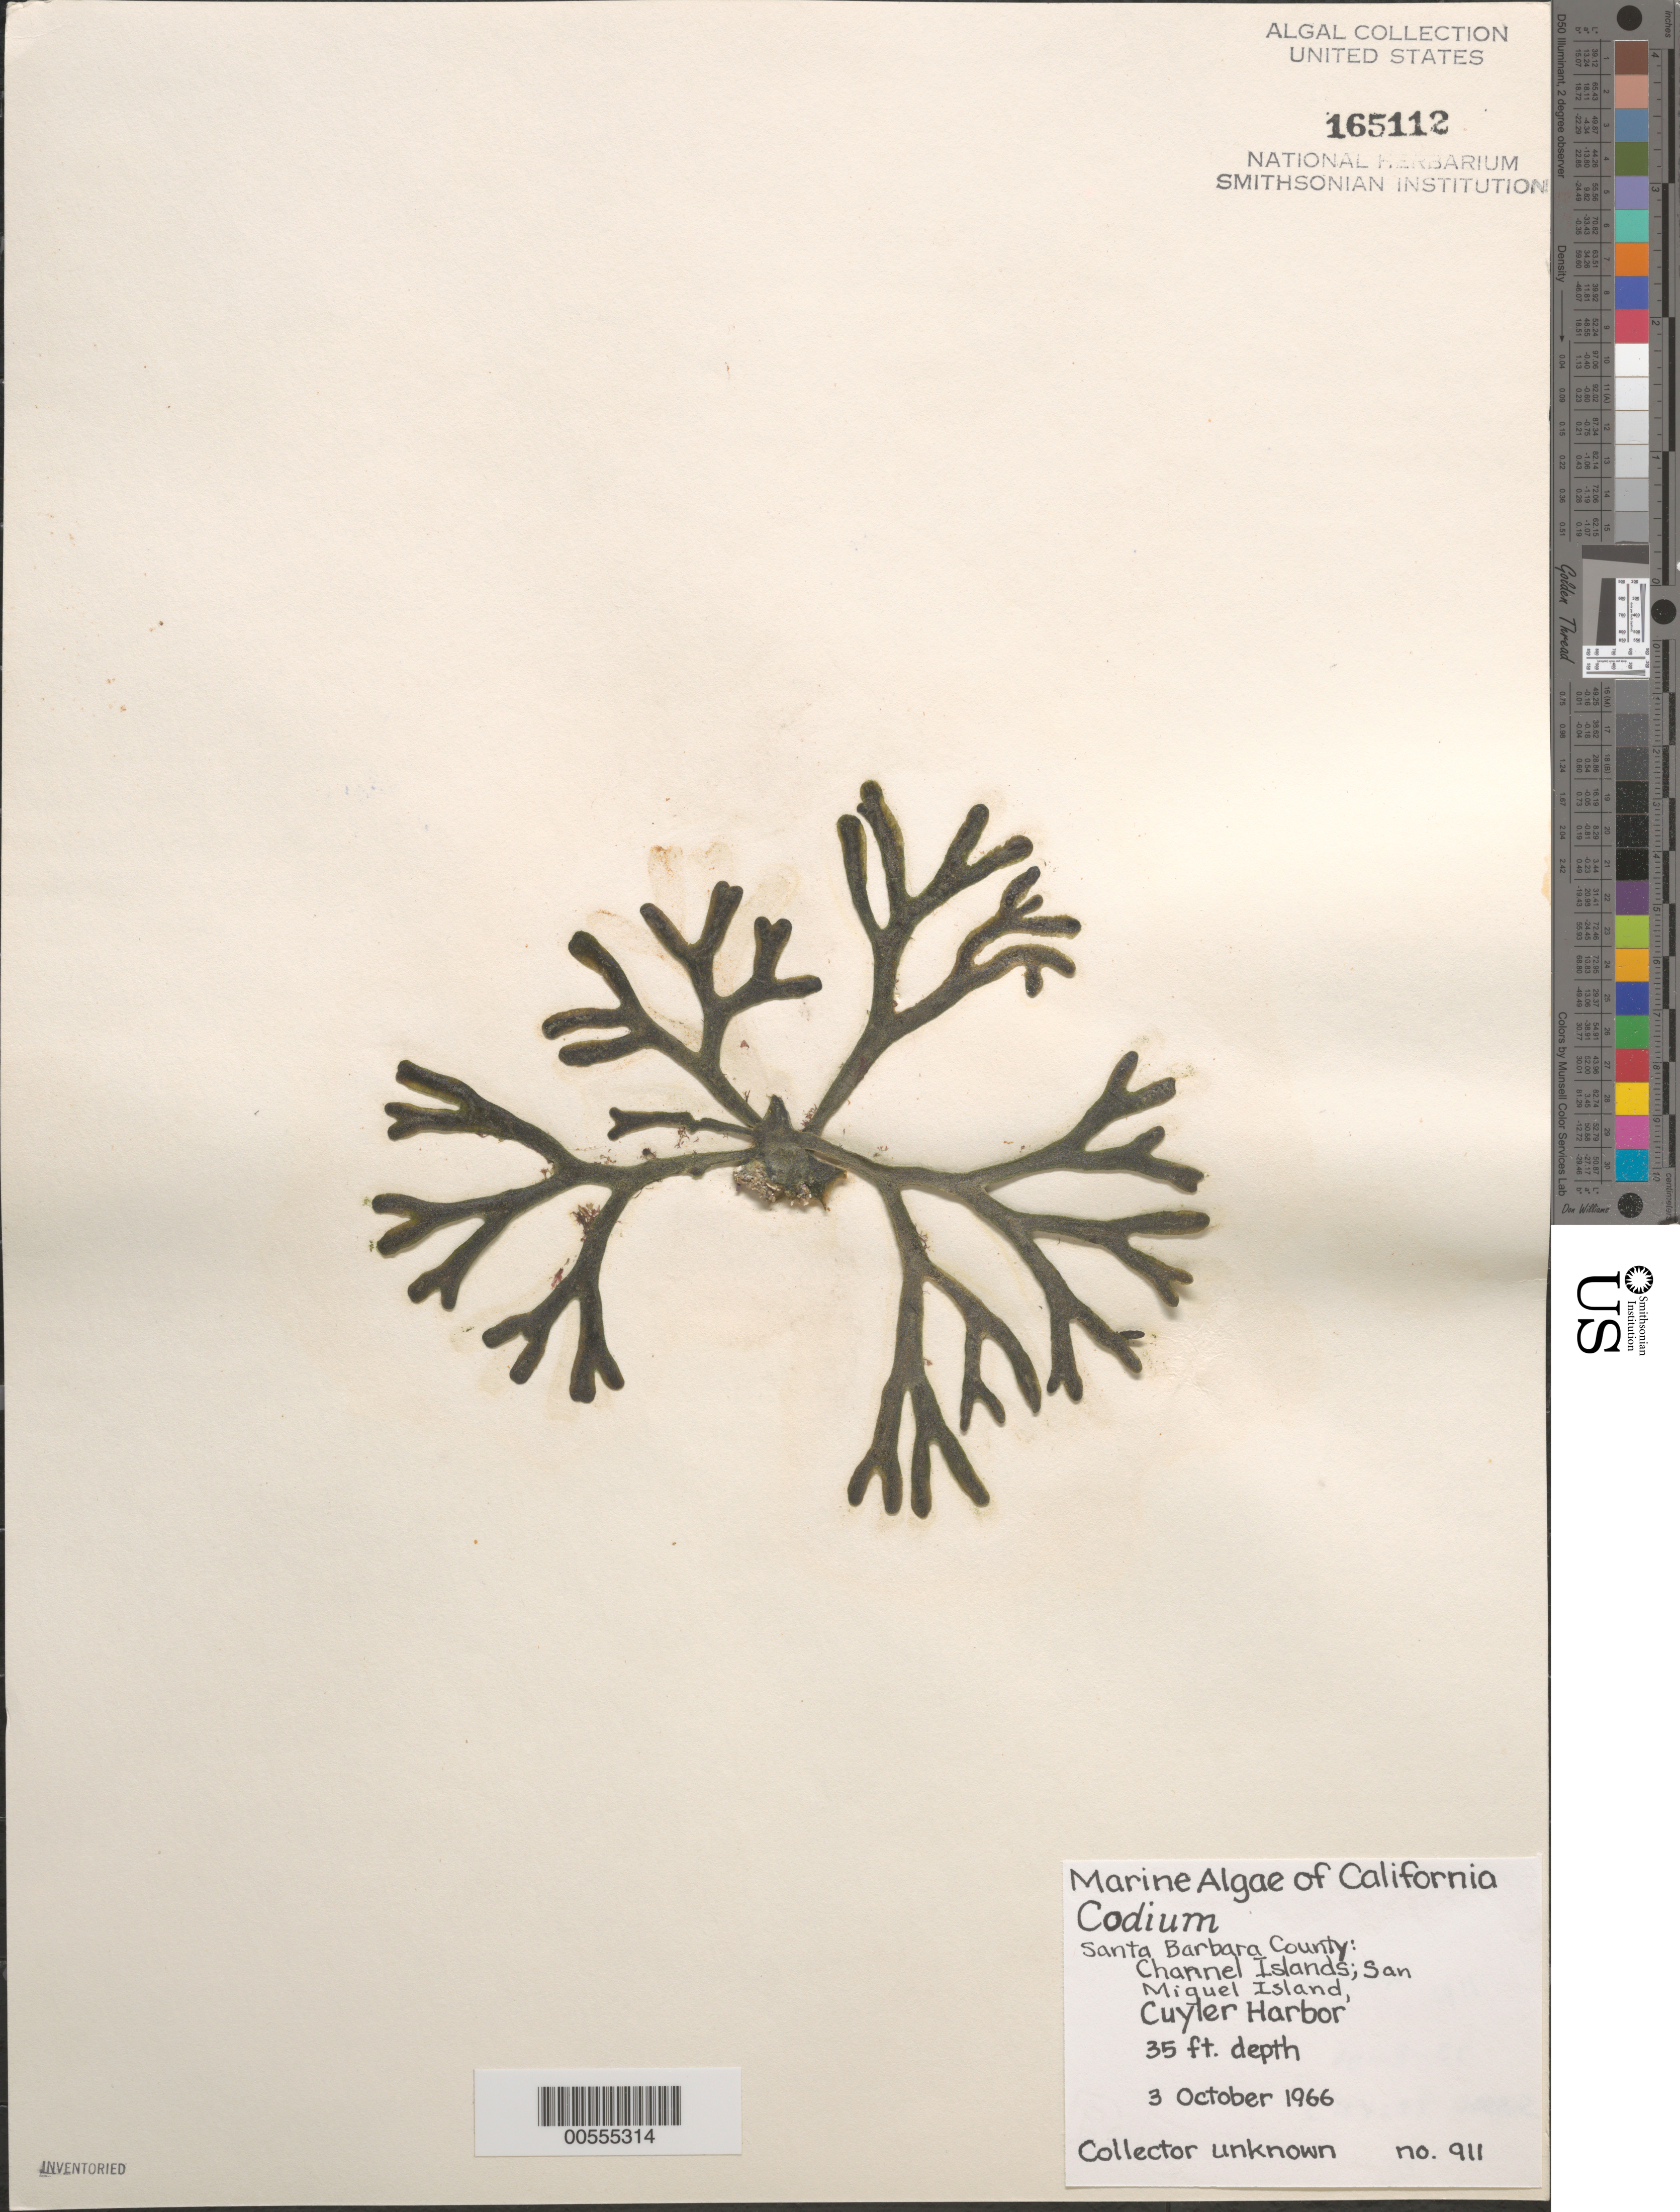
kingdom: Plantae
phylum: Chlorophyta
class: Ulvophyceae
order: Bryopsidales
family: Codiaceae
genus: Codium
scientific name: Codium sp.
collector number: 911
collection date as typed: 03 Oct 1966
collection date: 1966-10-03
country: United States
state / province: California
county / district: Santa Barbara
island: San Miguel Island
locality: Cuyler Harbor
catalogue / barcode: US 165112